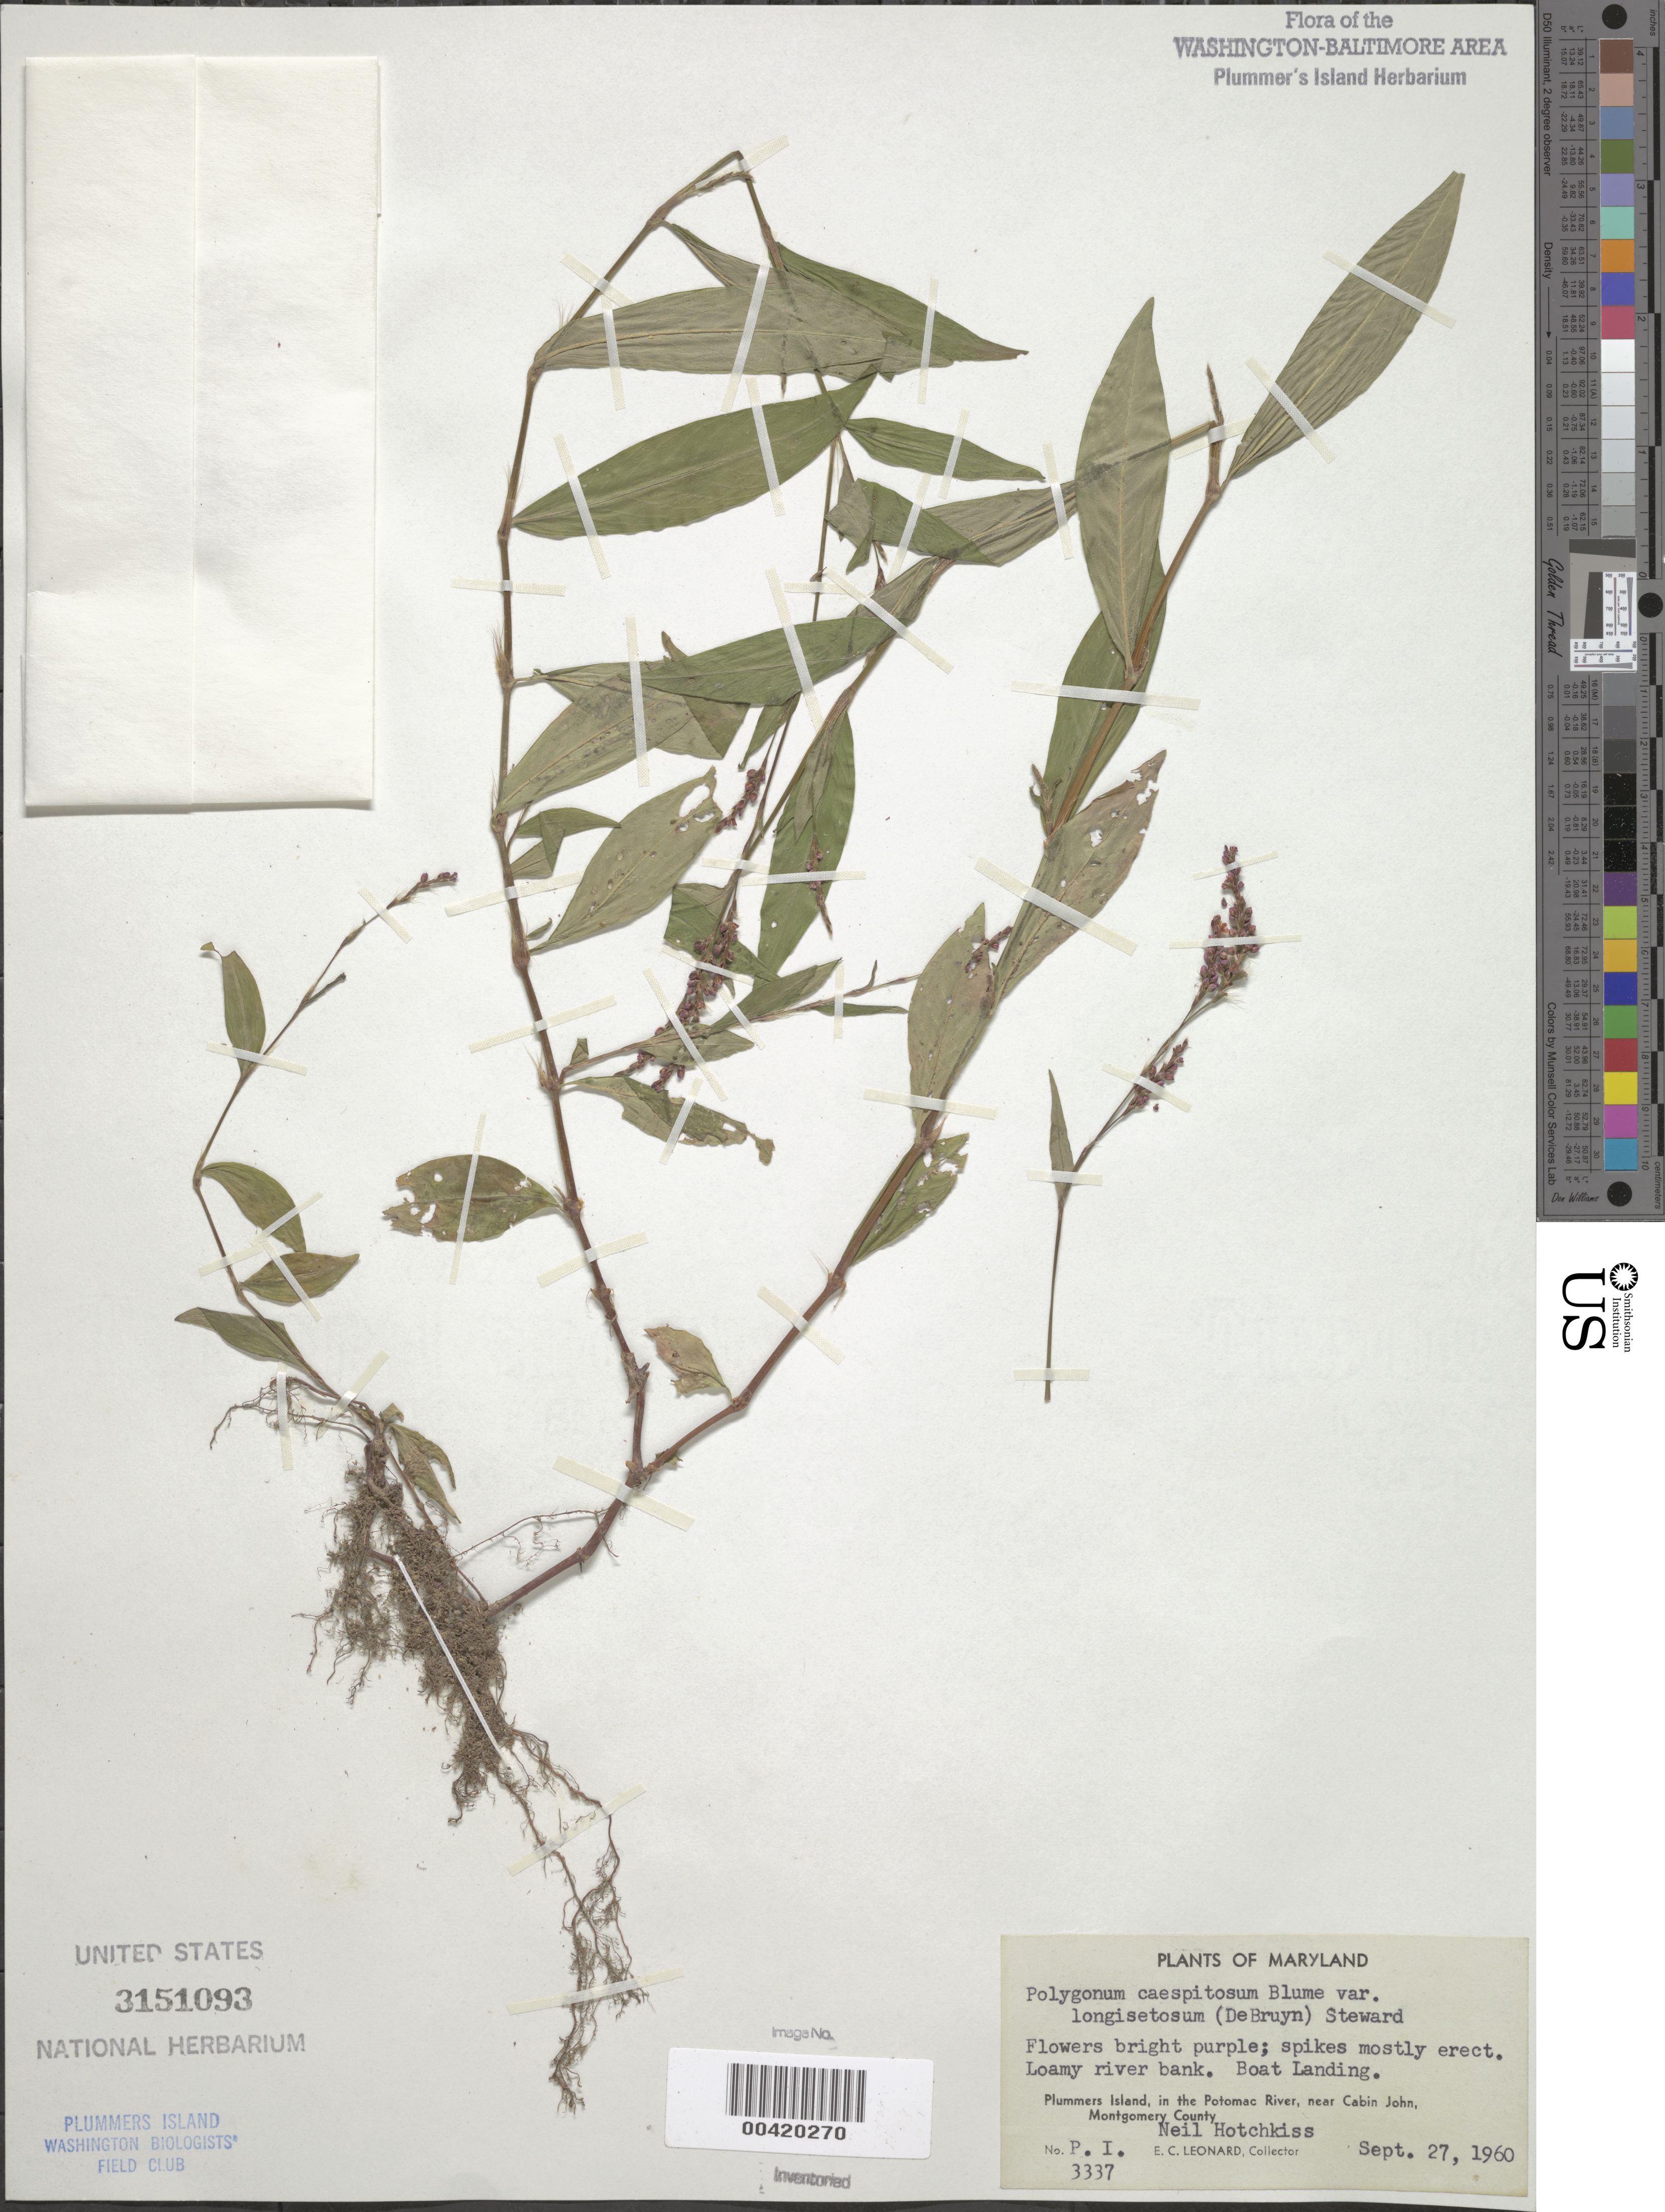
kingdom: Plantae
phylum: Tracheophyta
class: Magnoliopsida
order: Caryophyllales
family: Polygonaceae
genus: Persicaria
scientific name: Persicaria longiseta (Bruijn) Kitag.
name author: (Bruijn &) Kitag.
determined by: Atha, D. E.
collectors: E. C. Leonard & N. Hotchkiss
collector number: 3337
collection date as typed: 27 Sep 1960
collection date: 1960-09-27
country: United States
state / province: Maryland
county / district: Montgomery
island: Plummers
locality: Plummer's Island; river bank Boat Landing C. & O. Canal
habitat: Loamy river bank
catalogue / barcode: US 3151093